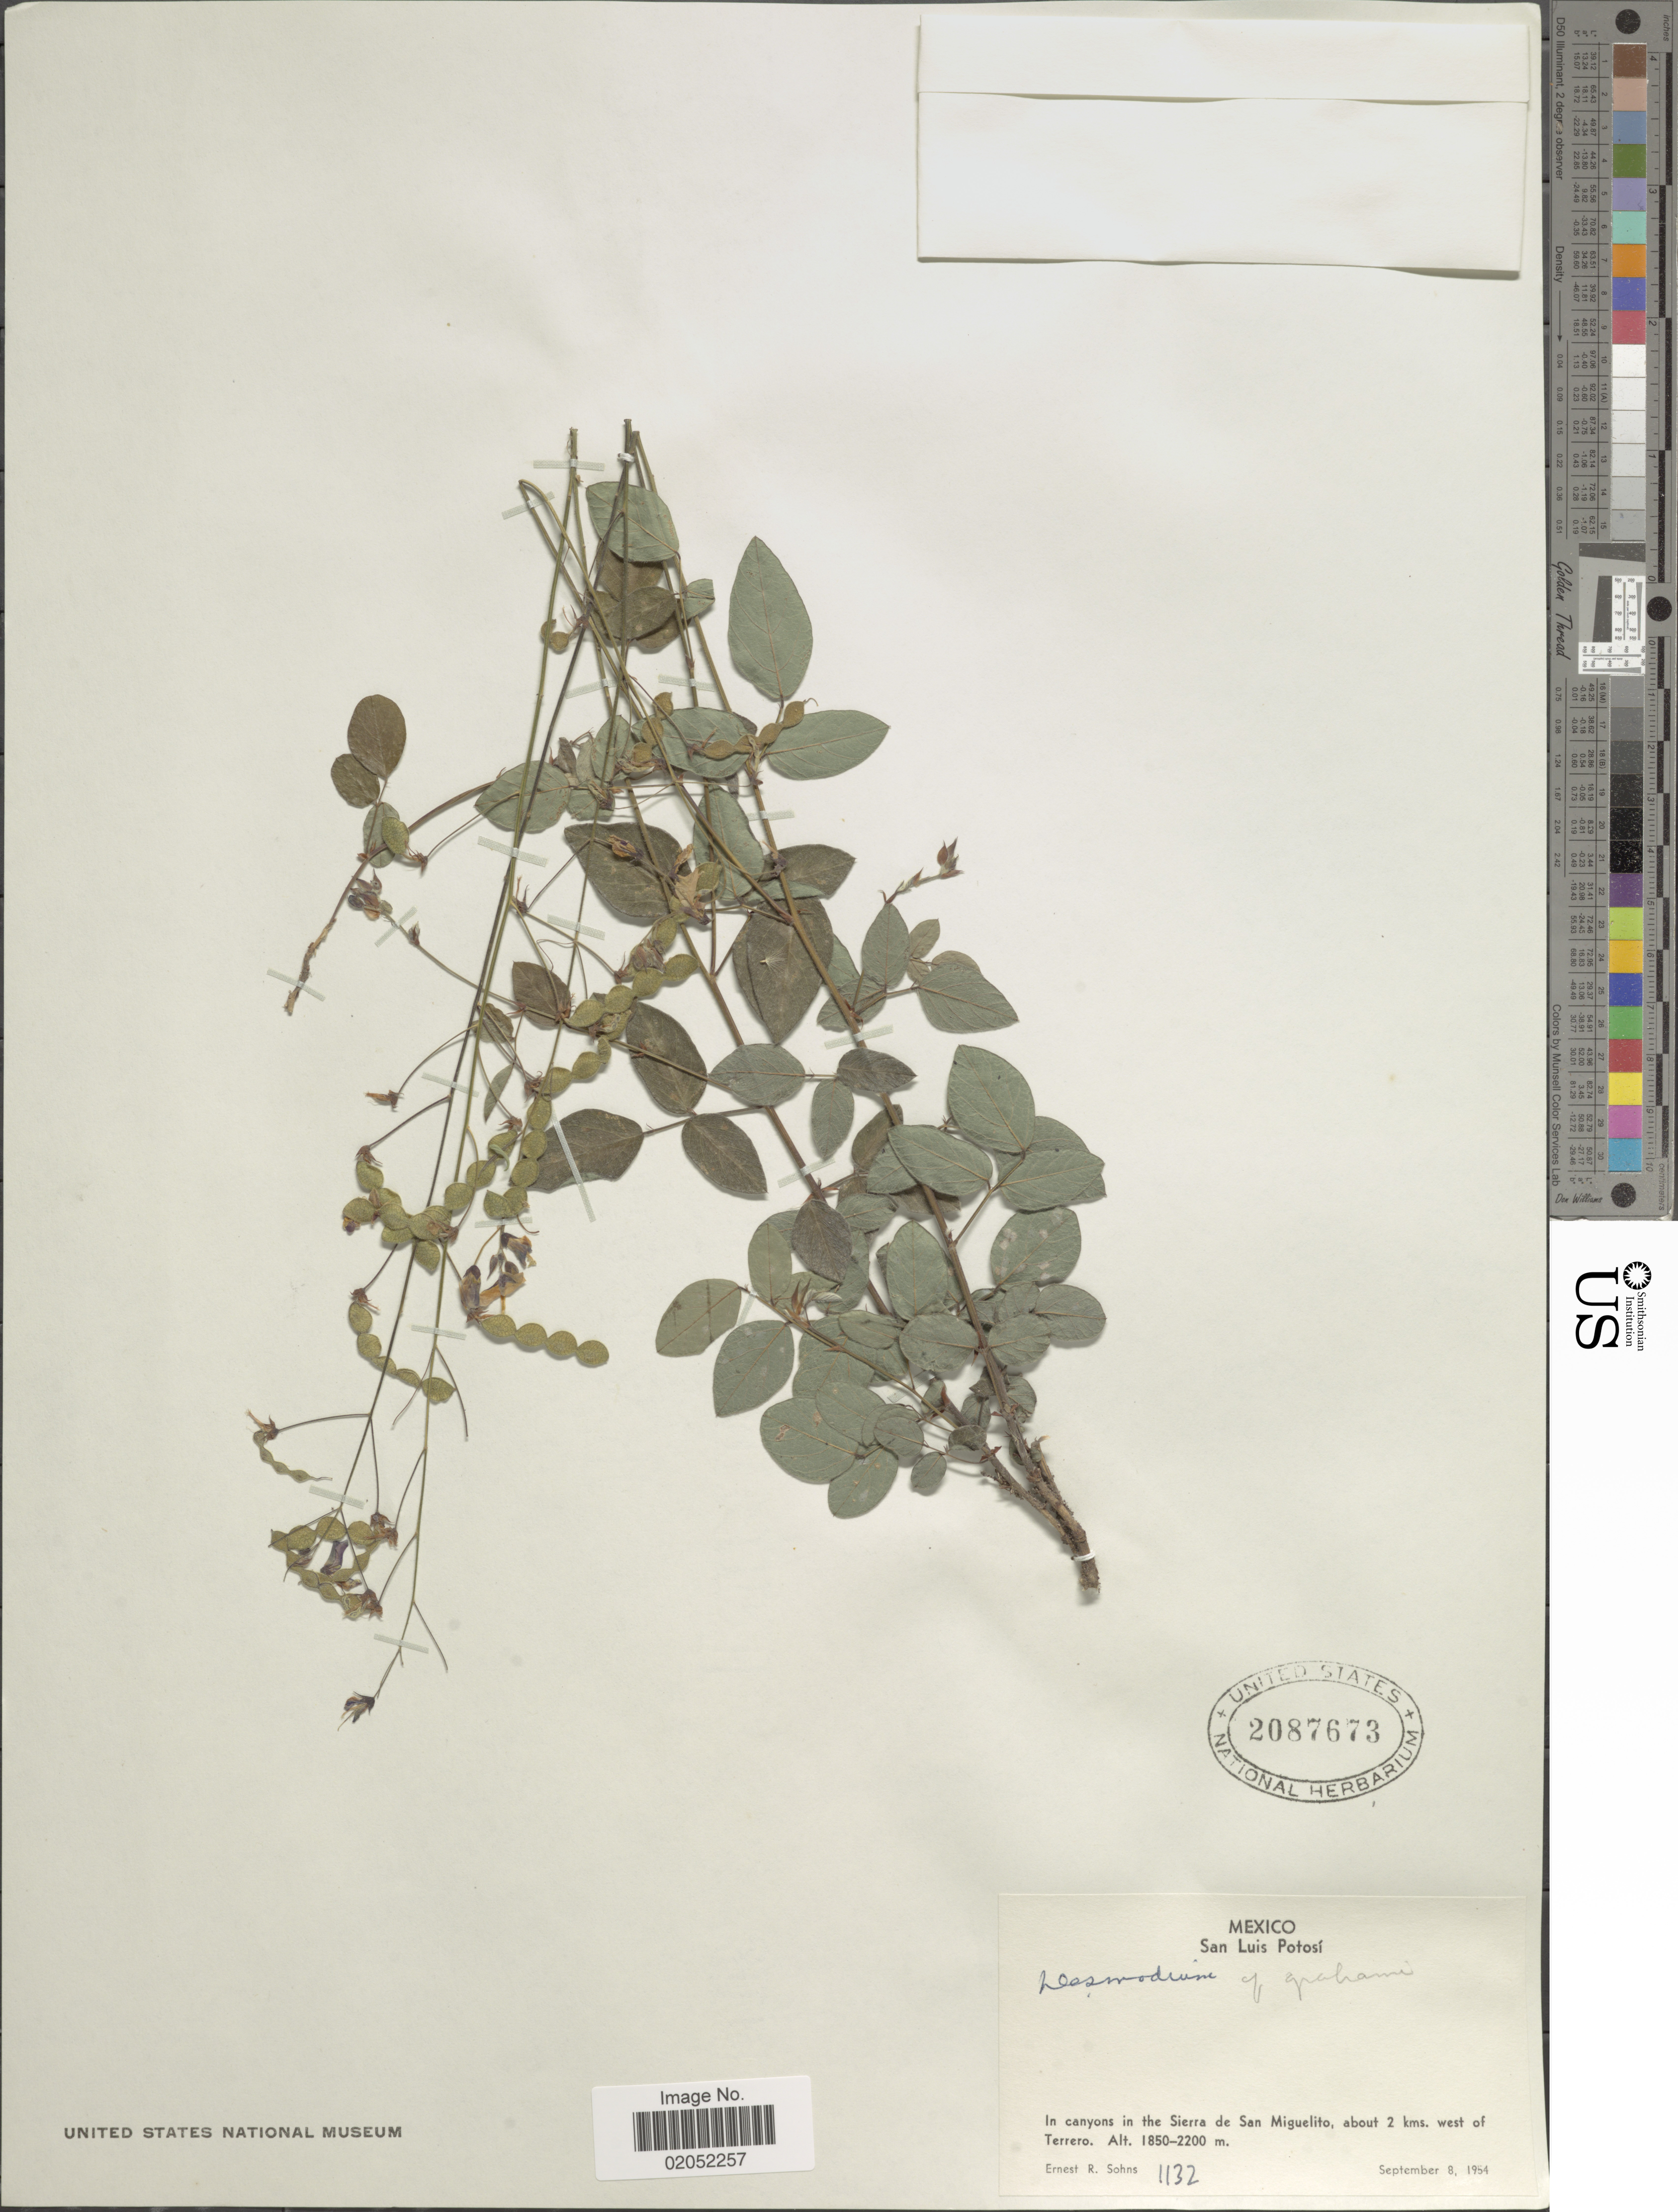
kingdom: Plantae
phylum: Tracheophyta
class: Magnoliopsida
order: Fabales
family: Fabaceae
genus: Desmodium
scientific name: Desmodium grahamii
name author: A. Gray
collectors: E. R. Sohns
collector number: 1132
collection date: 1954-09-08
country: Mexico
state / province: San Luis Potosí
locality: San Luis Potosi, In canyons in the Sierra de San Miguelito, about 2 kms. west of Terrero.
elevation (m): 1850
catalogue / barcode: US 2087673